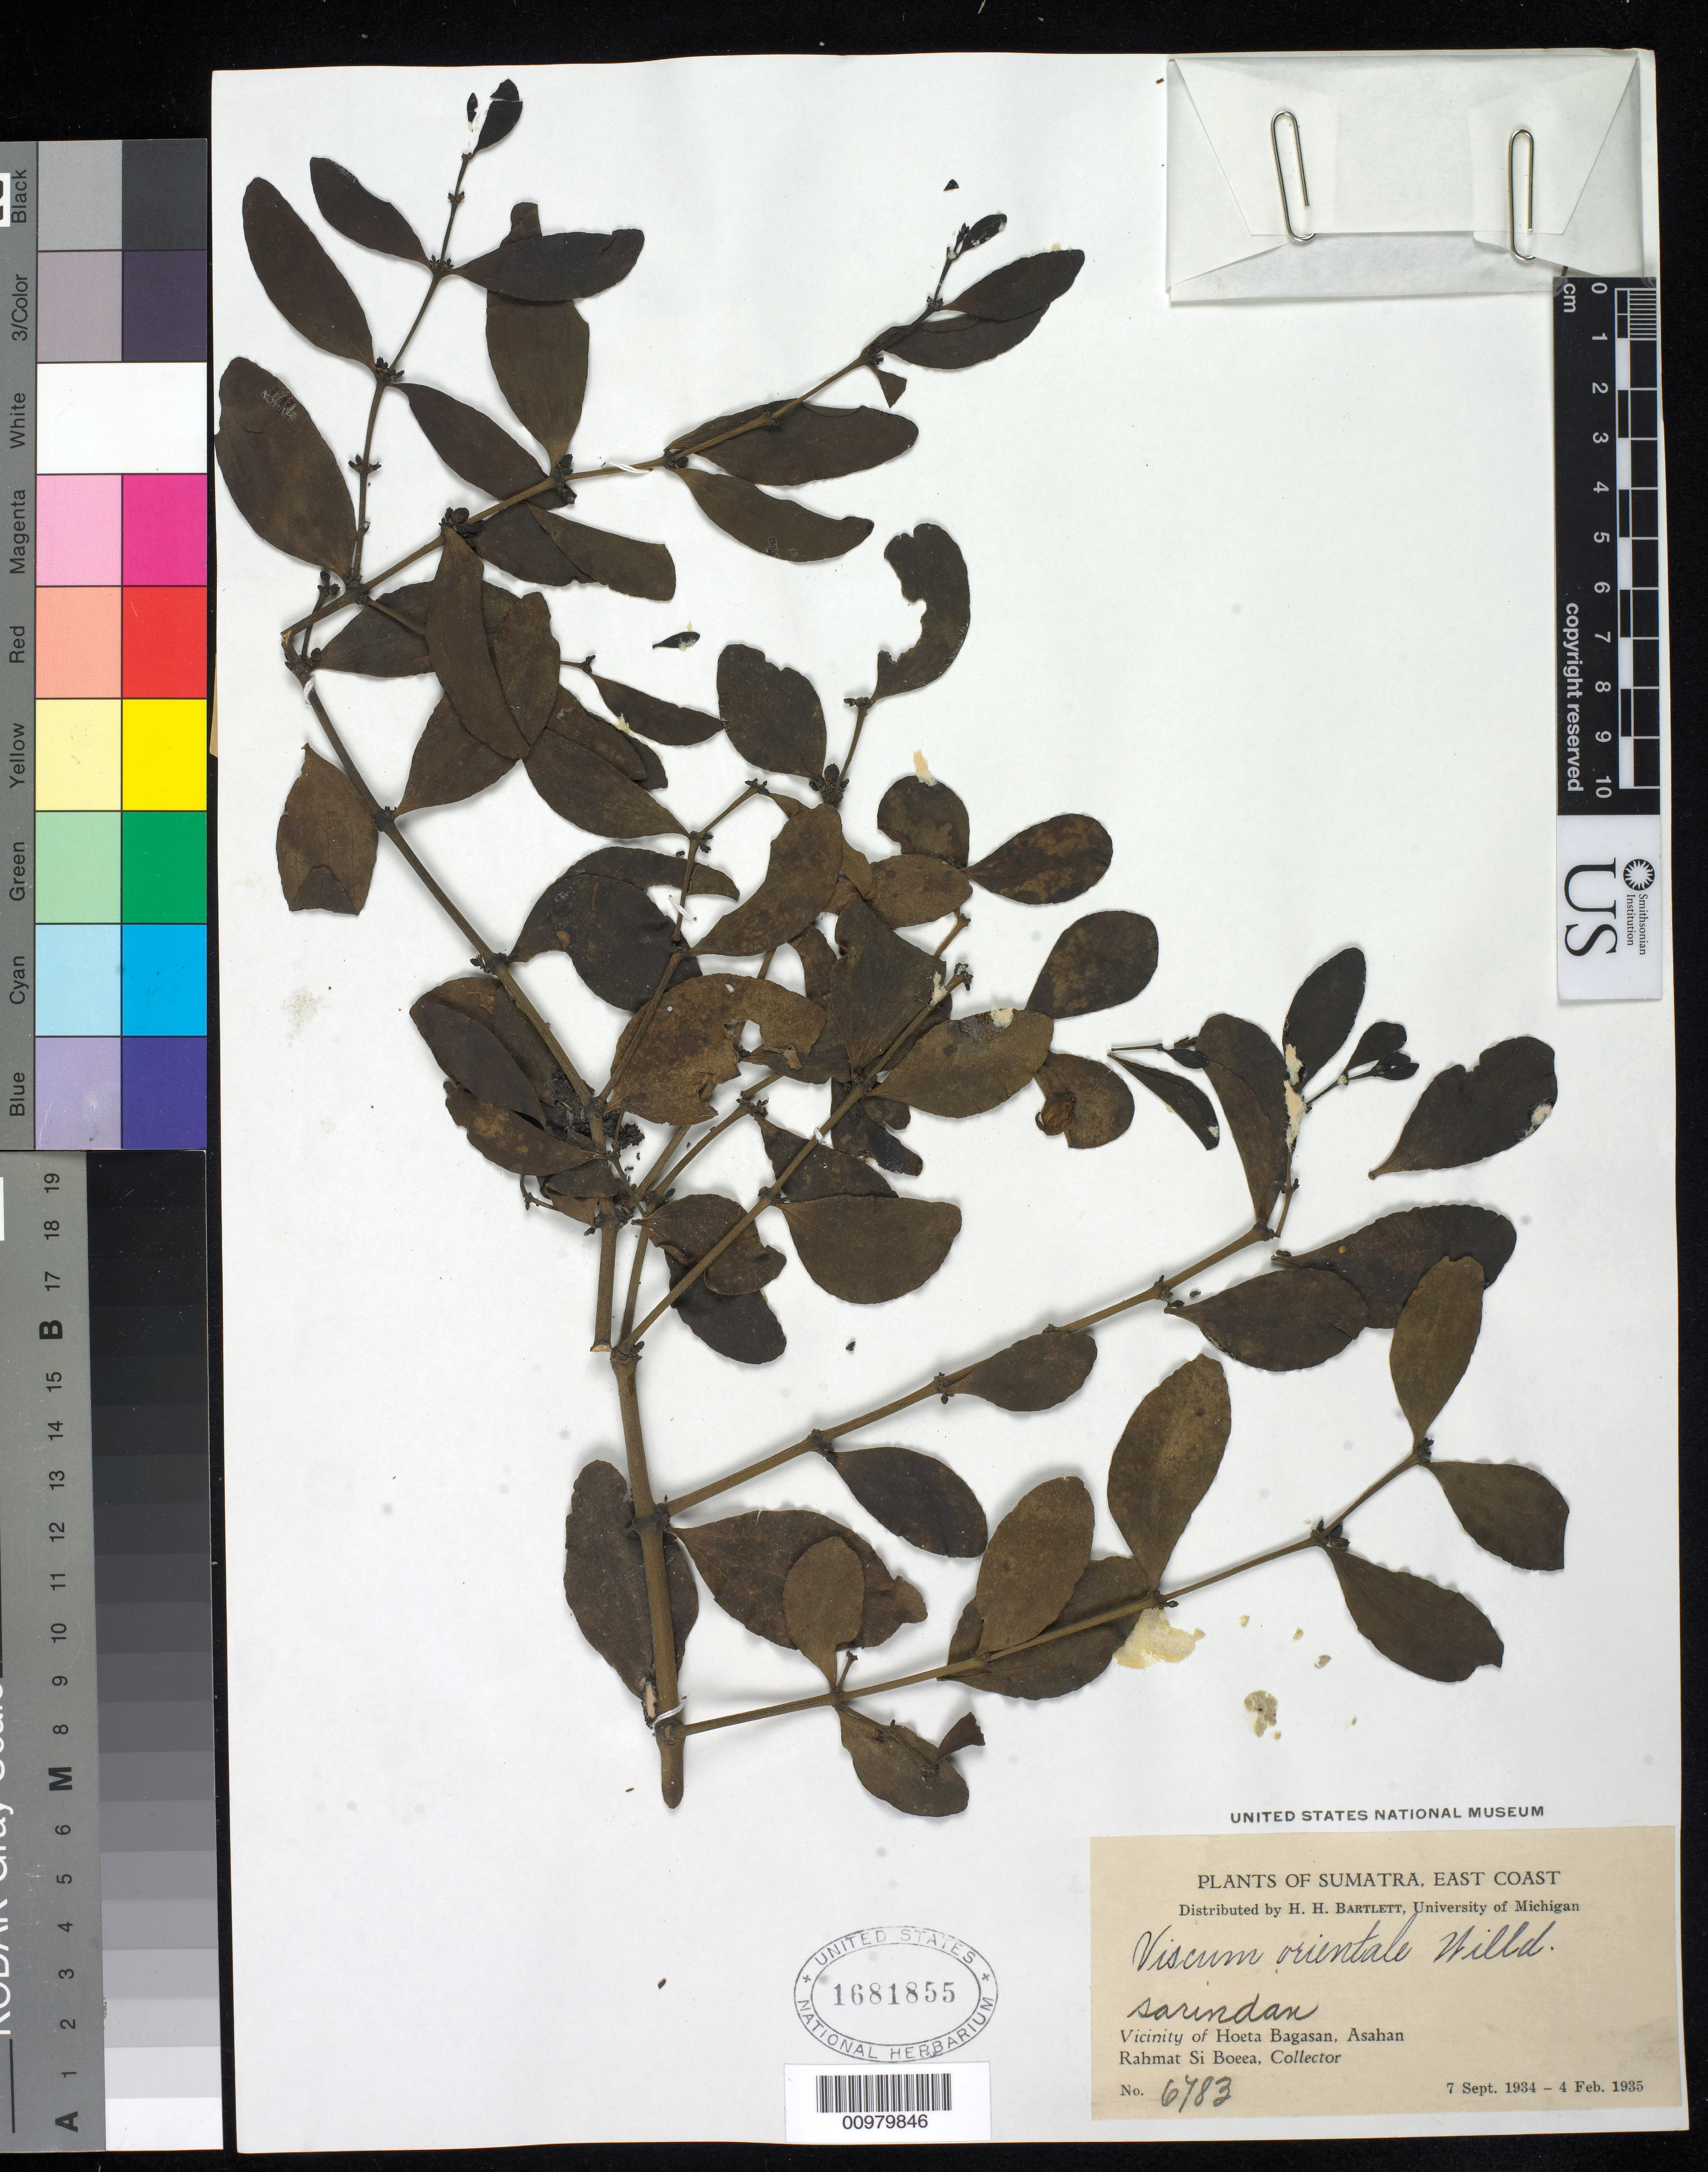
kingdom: Plantae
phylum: Tracheophyta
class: Magnoliopsida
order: Santalales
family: Viscaceae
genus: Viscum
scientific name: Viscum orientale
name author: DC.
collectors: Rahmat Si Boeea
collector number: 6183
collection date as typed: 04 Feb 1935 to 07 Sep 1935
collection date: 1935-02-04/1935-09-07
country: Indonesia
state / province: Sumatra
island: Sumatra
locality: East Coast, Asahan, Vicinity of Hoeta Bagasam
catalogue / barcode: US 1681855